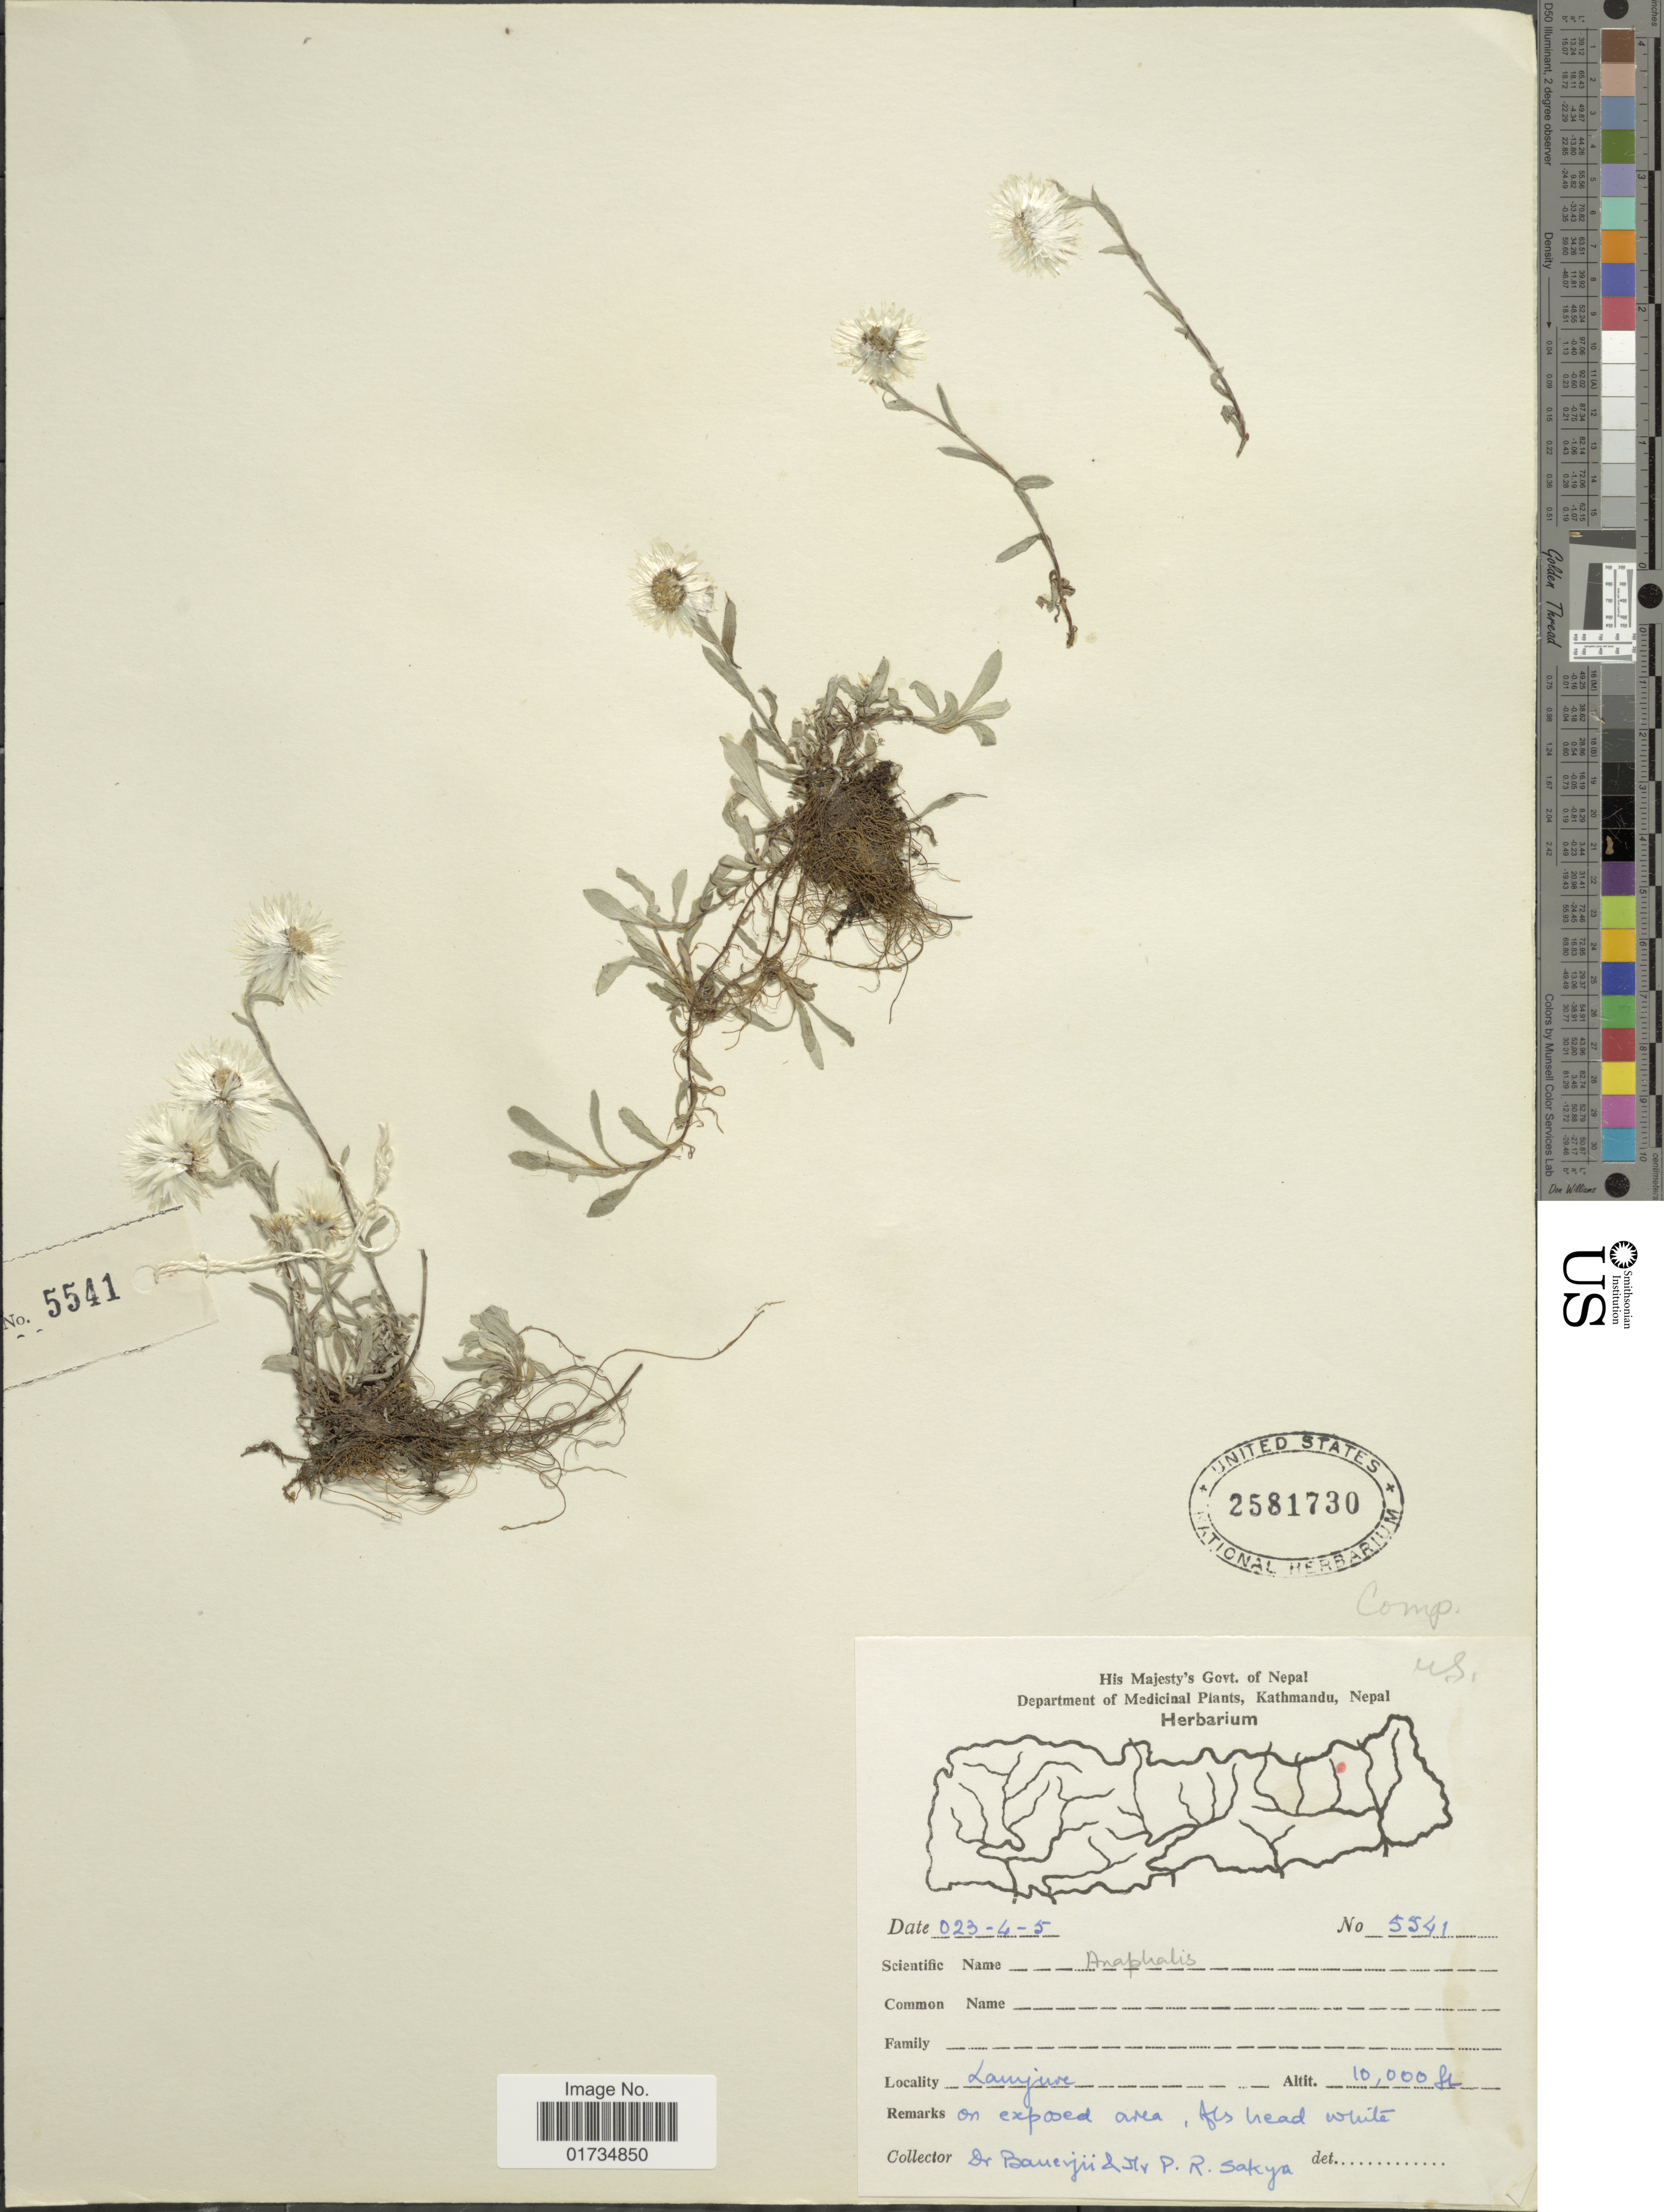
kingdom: Plantae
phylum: Tracheophyta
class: Magnoliopsida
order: Asterales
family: Asteraceae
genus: Anaphalis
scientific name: Anaphalis nubigena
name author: DC.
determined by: Chen, Y. S.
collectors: -. Banerjee & P. Sakya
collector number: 5541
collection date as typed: Transcribed d/m/y: 23/4/5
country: Nepal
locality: Kathmandu Nepal. Lamjure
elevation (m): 3048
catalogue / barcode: US 2581730